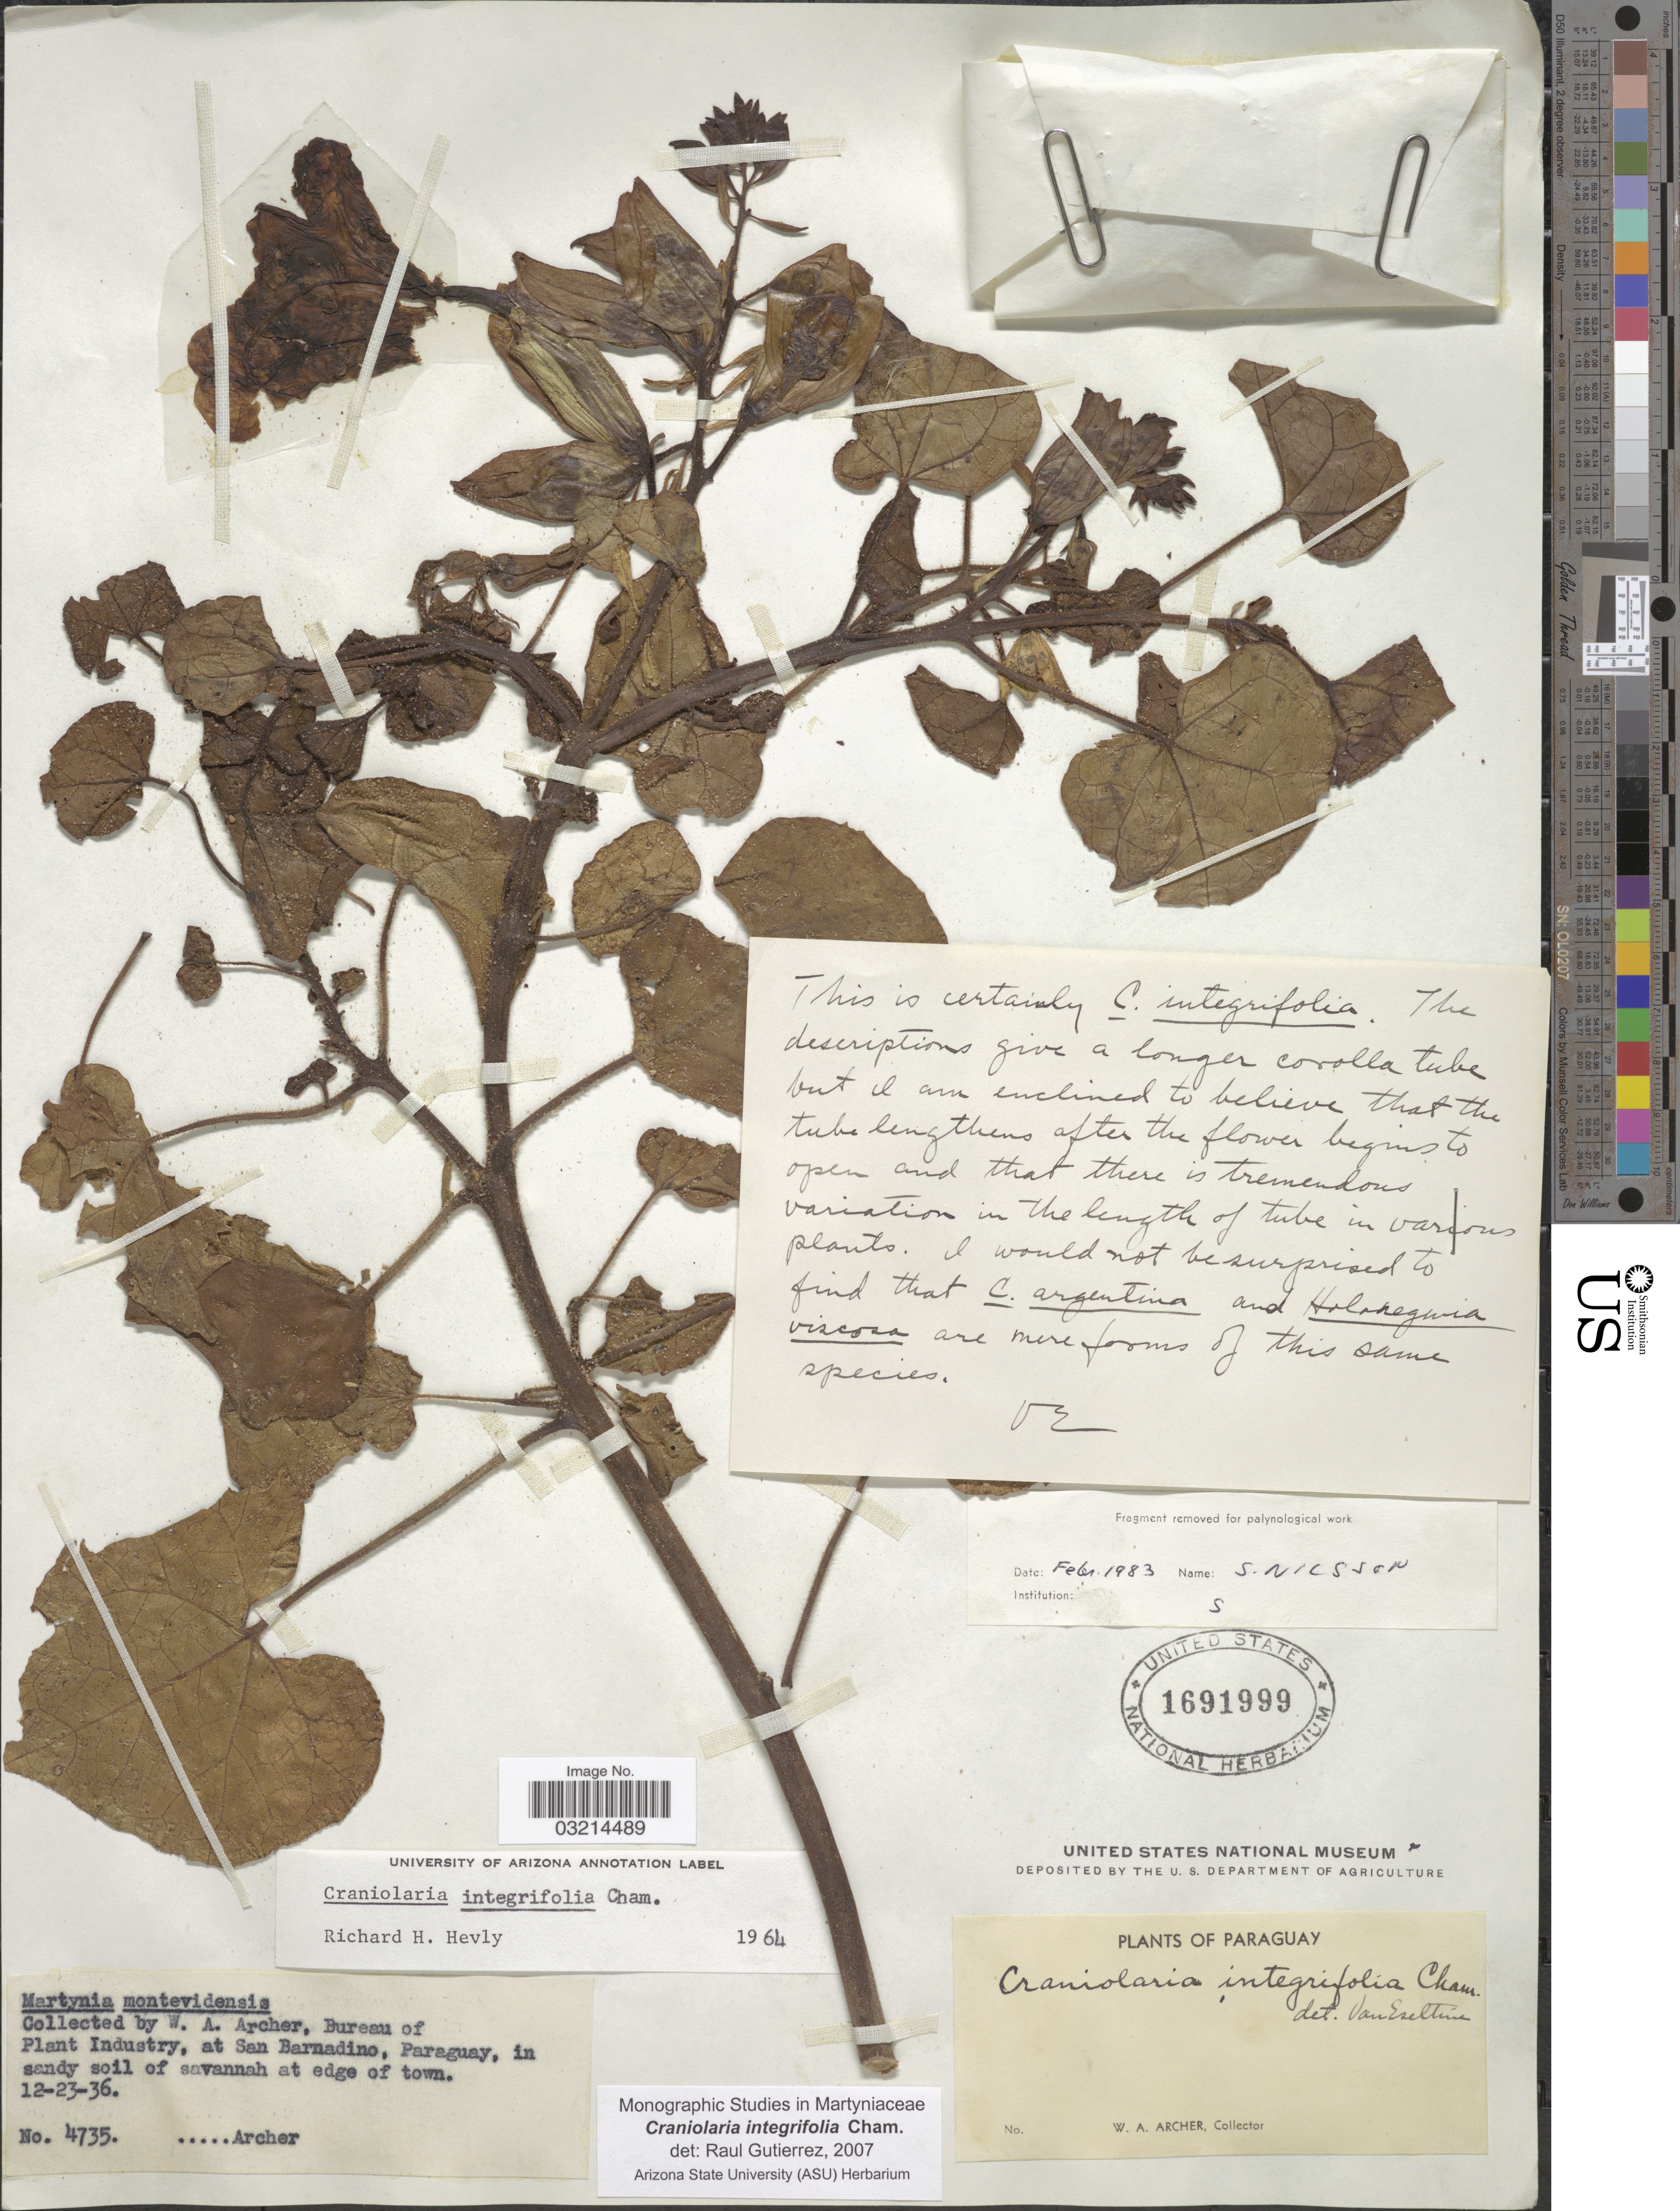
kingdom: Plantae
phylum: Tracheophyta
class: Magnoliopsida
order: Lamiales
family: Martyniaceae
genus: Craniolaria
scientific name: Craniolaria integrifolia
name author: Cham.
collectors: W. Archer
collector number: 4735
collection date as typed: Transcribed d/m/y: 23/12/36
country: Paraguay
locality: San Barnadino, in sandy soil of savannah at edge of town.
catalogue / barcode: US 1691999